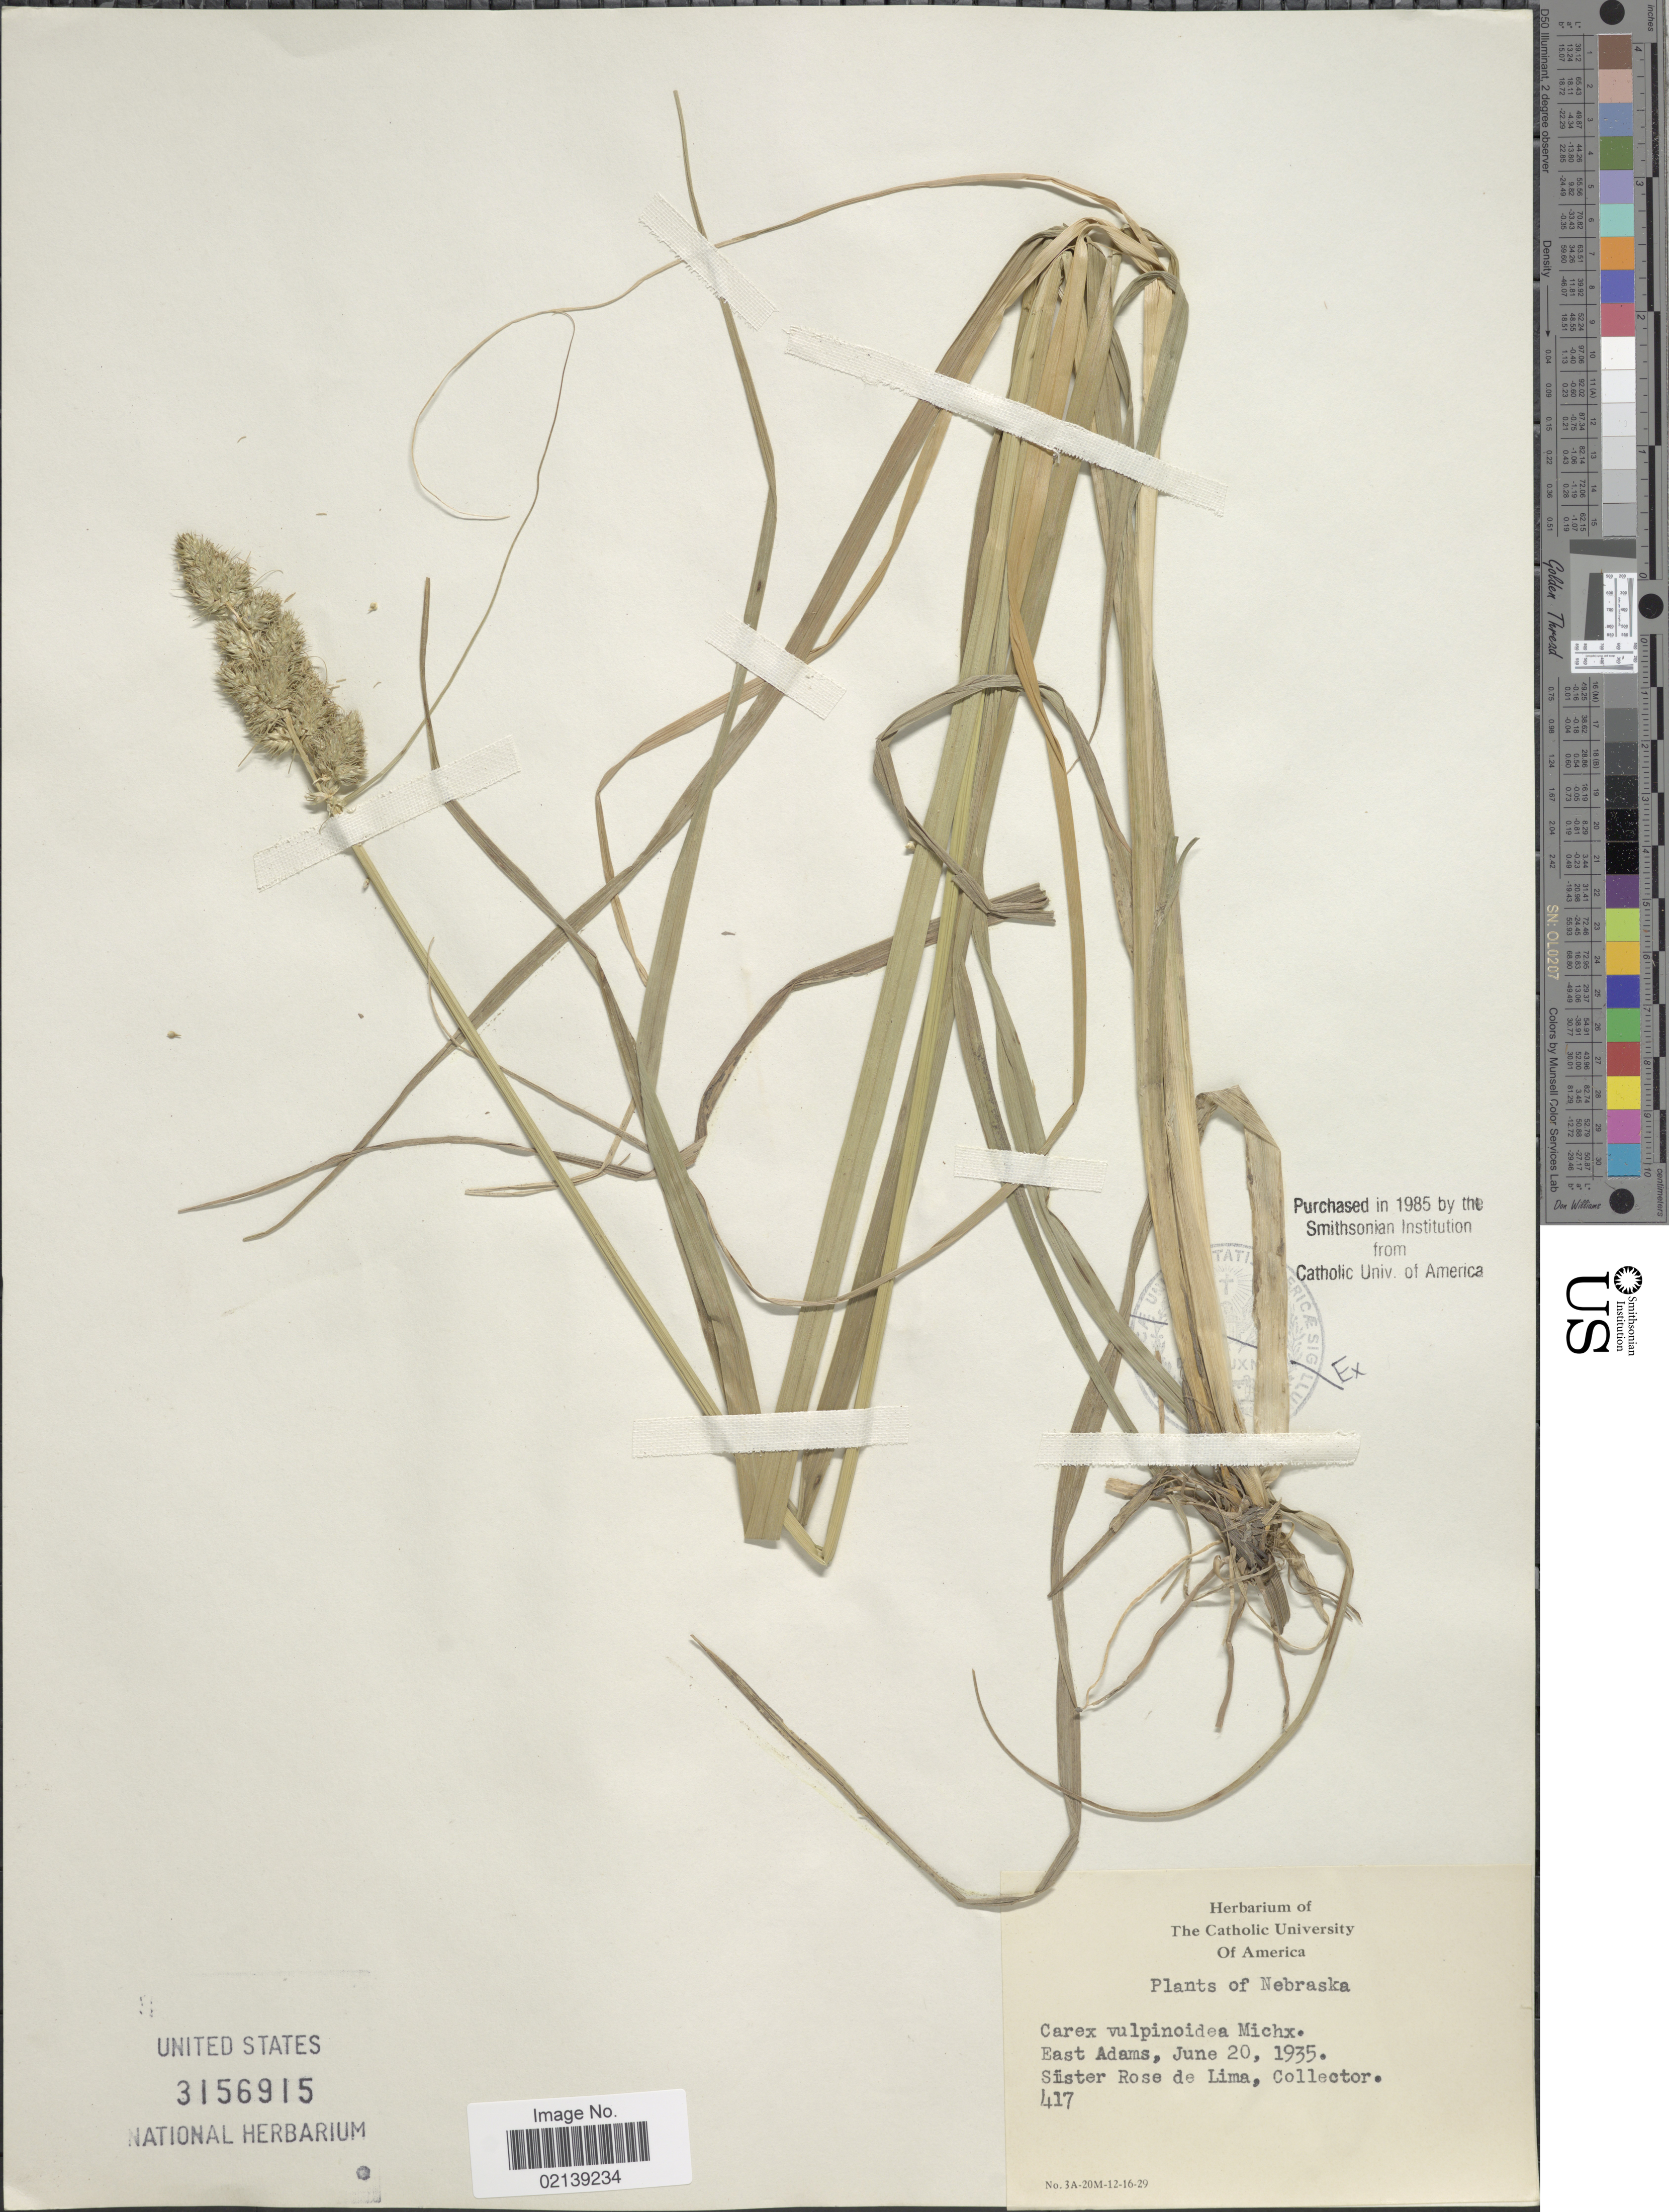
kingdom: Plantae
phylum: Tracheophyta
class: Liliopsida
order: Poales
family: Cyperaceae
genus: Carex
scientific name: Carex vulpinoidea Michx.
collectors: S. Lima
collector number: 417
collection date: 1935-06-20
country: United States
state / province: Nebraska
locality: East Adams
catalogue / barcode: US 3156915